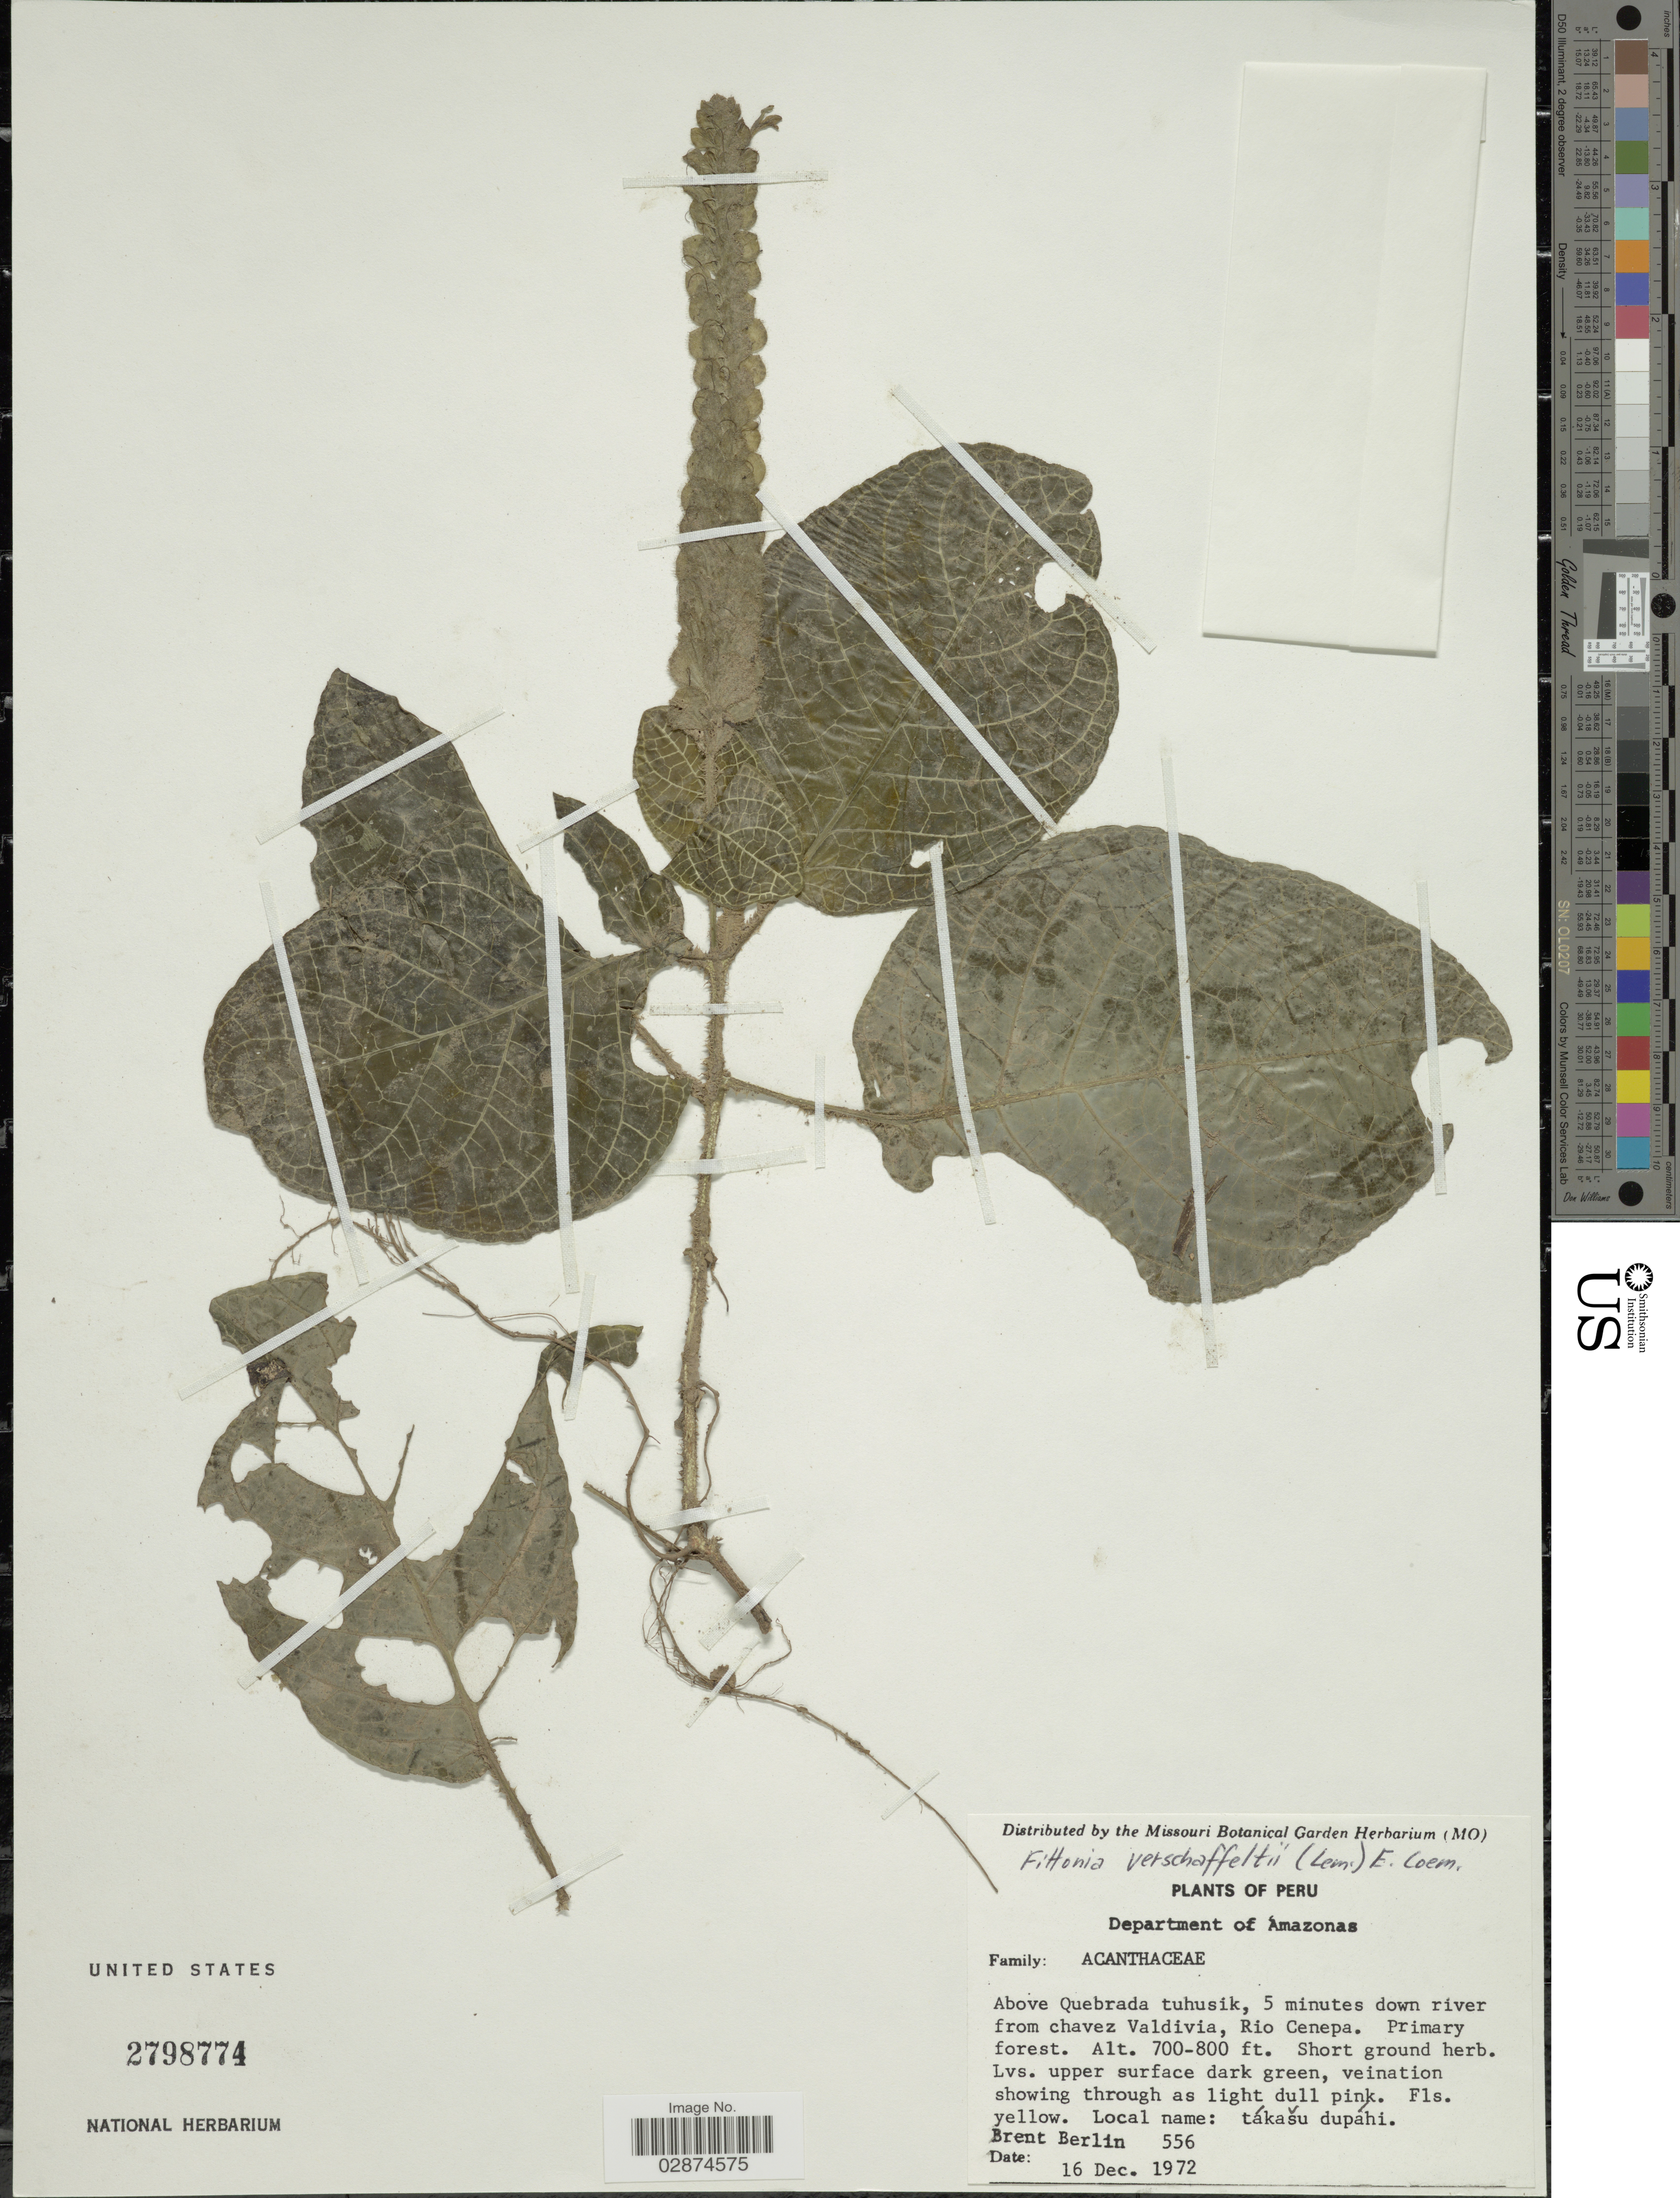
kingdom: Plantae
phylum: Tracheophyta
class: Magnoliopsida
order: Lamiales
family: Acanthaceae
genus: Fittonia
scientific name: Fittonia albivenis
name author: (Lindl. ex Veitch) Brummitt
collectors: B. Berlin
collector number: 556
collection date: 1972-12-16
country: Peru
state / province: Amazonas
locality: Department of Amazonas. Above Quebrada tuhusik, 5 minutes down river from chavez Valdivia, Rio Cenepa.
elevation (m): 213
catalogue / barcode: US 2798774